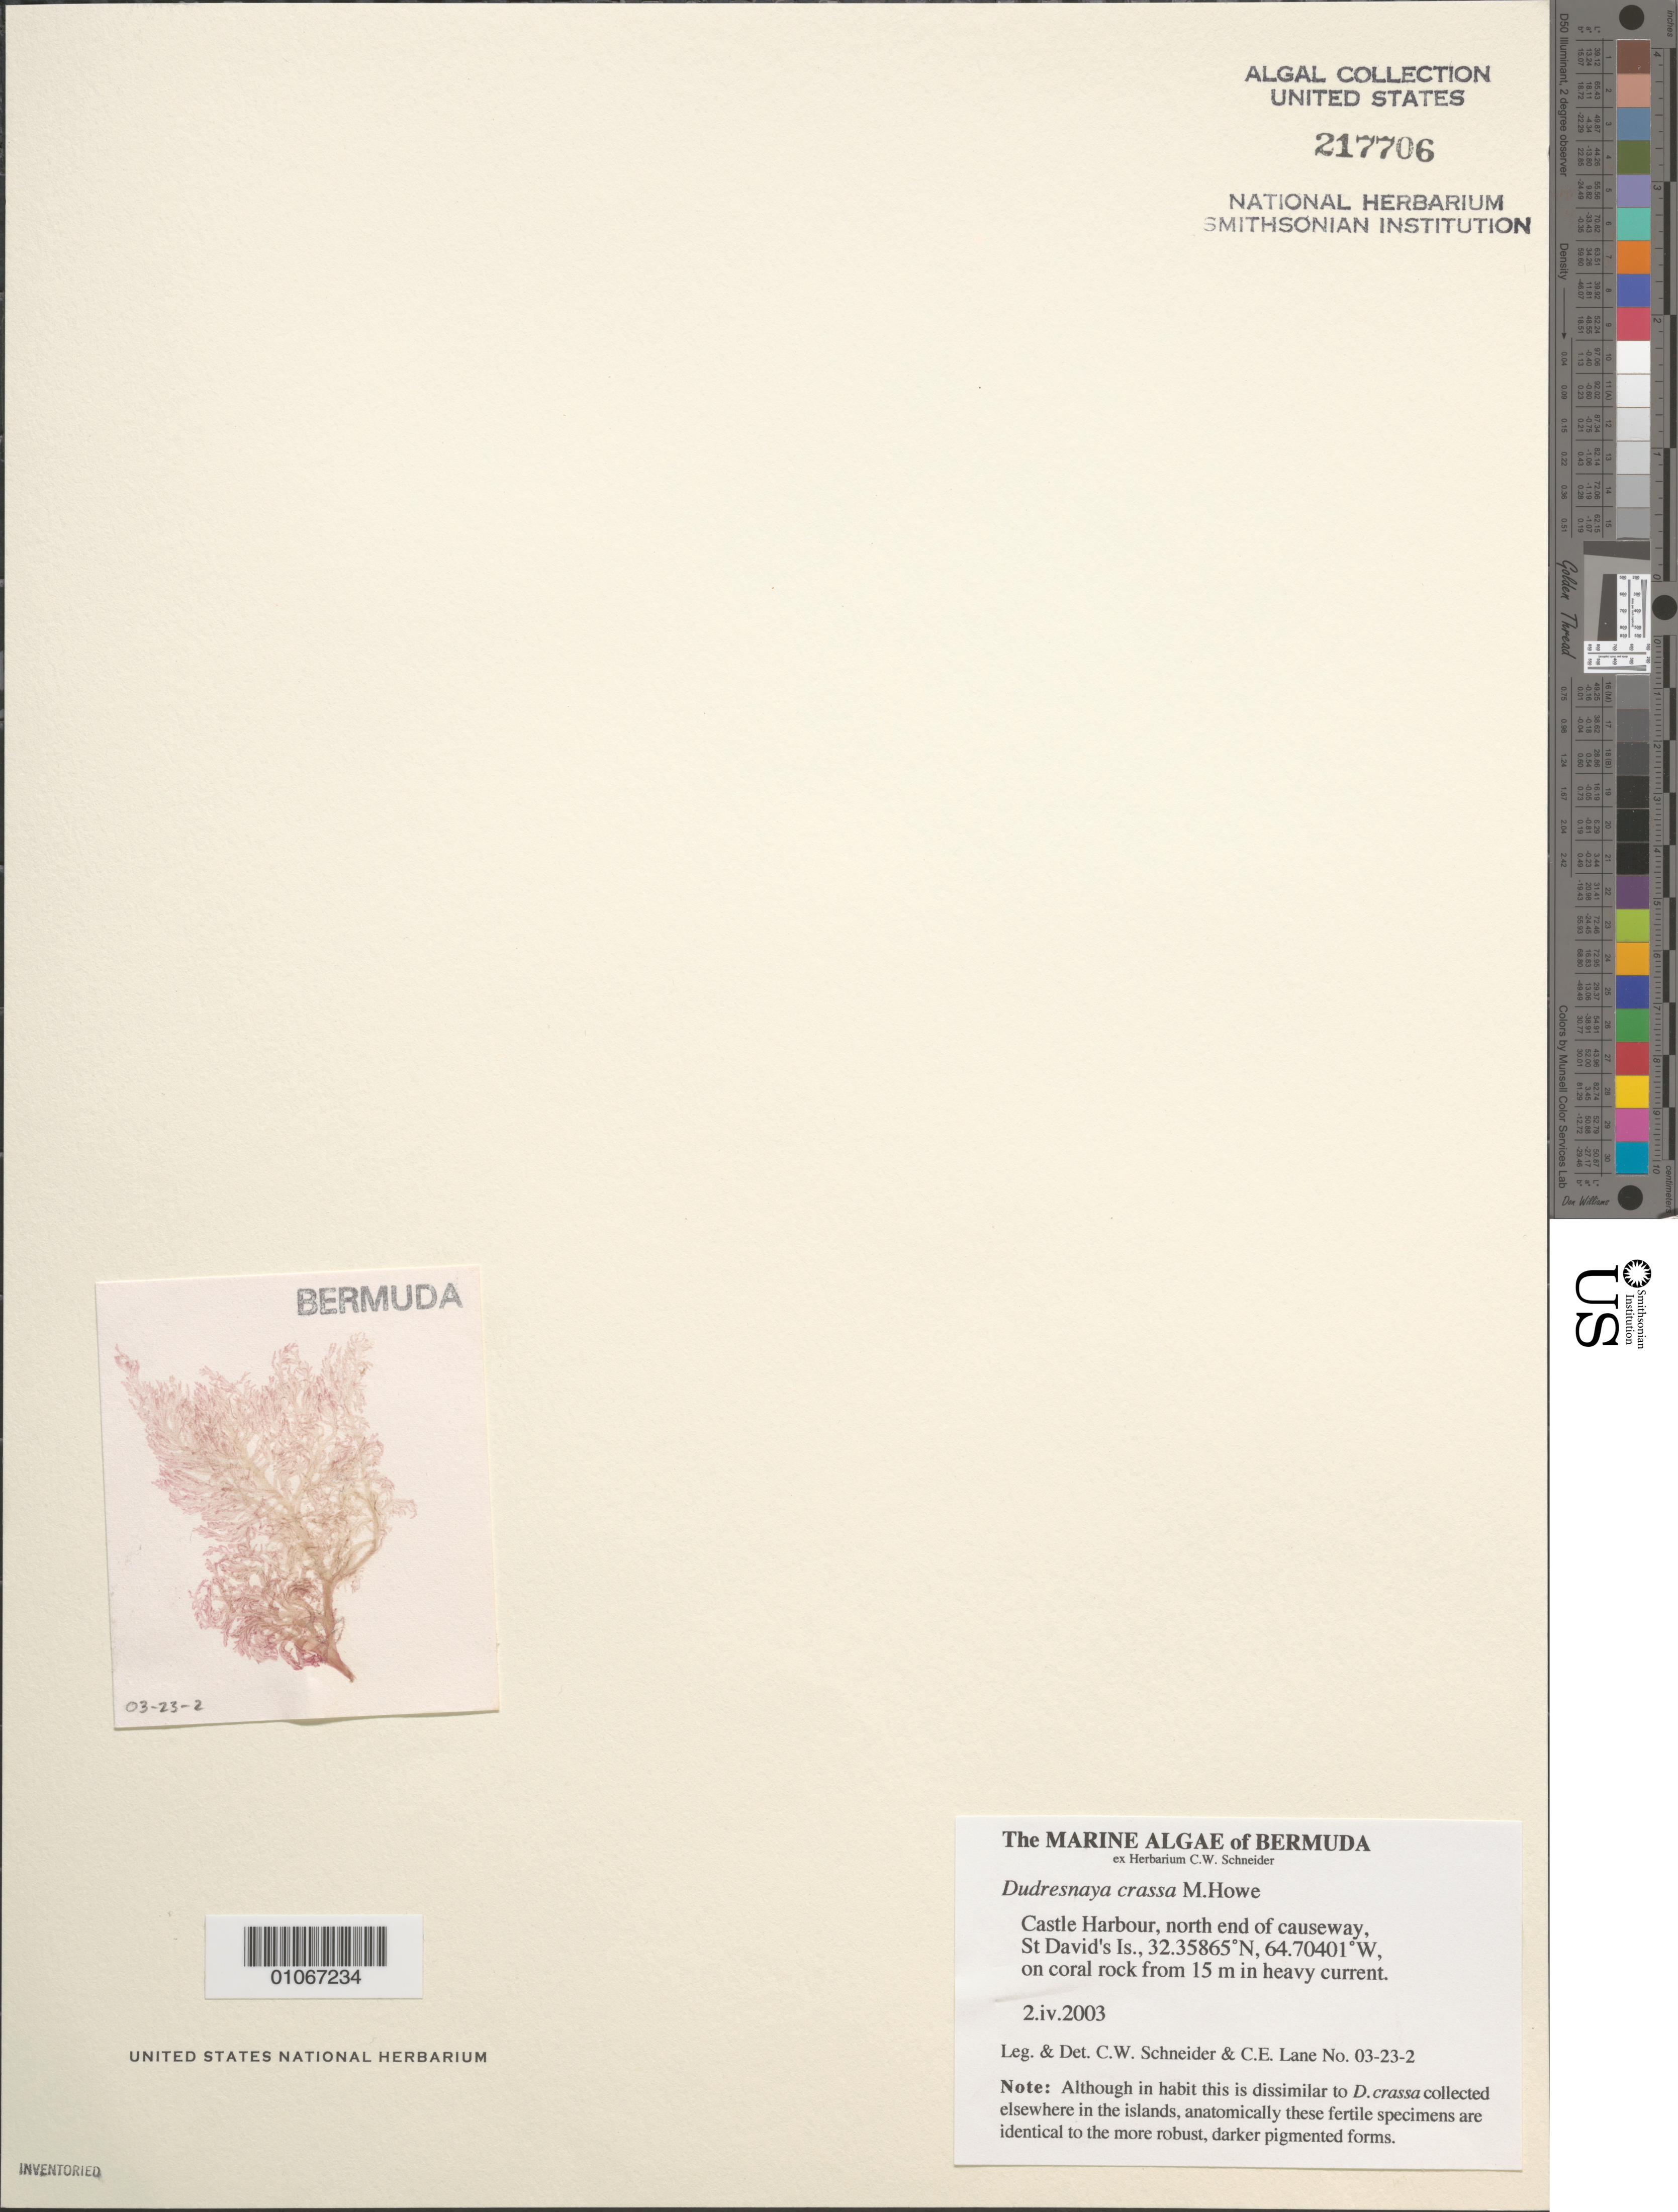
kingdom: Plantae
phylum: Rhodophyta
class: Florideophyceae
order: Gigartinales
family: Dumontiaceae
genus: Dudresnaya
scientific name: Dudresnaya crassa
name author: M. Howe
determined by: Schneider, C. W.; Lane, C. E.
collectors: C. W. Schneider & C. E. Lane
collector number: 03-23-2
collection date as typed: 02 Apr 2003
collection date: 2003-04-02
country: Bermuda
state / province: Saint George's (parish)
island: St. David's Island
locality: Castle Harbour, north end of causeway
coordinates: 32.35865 N, 64.70401 W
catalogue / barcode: US 217706